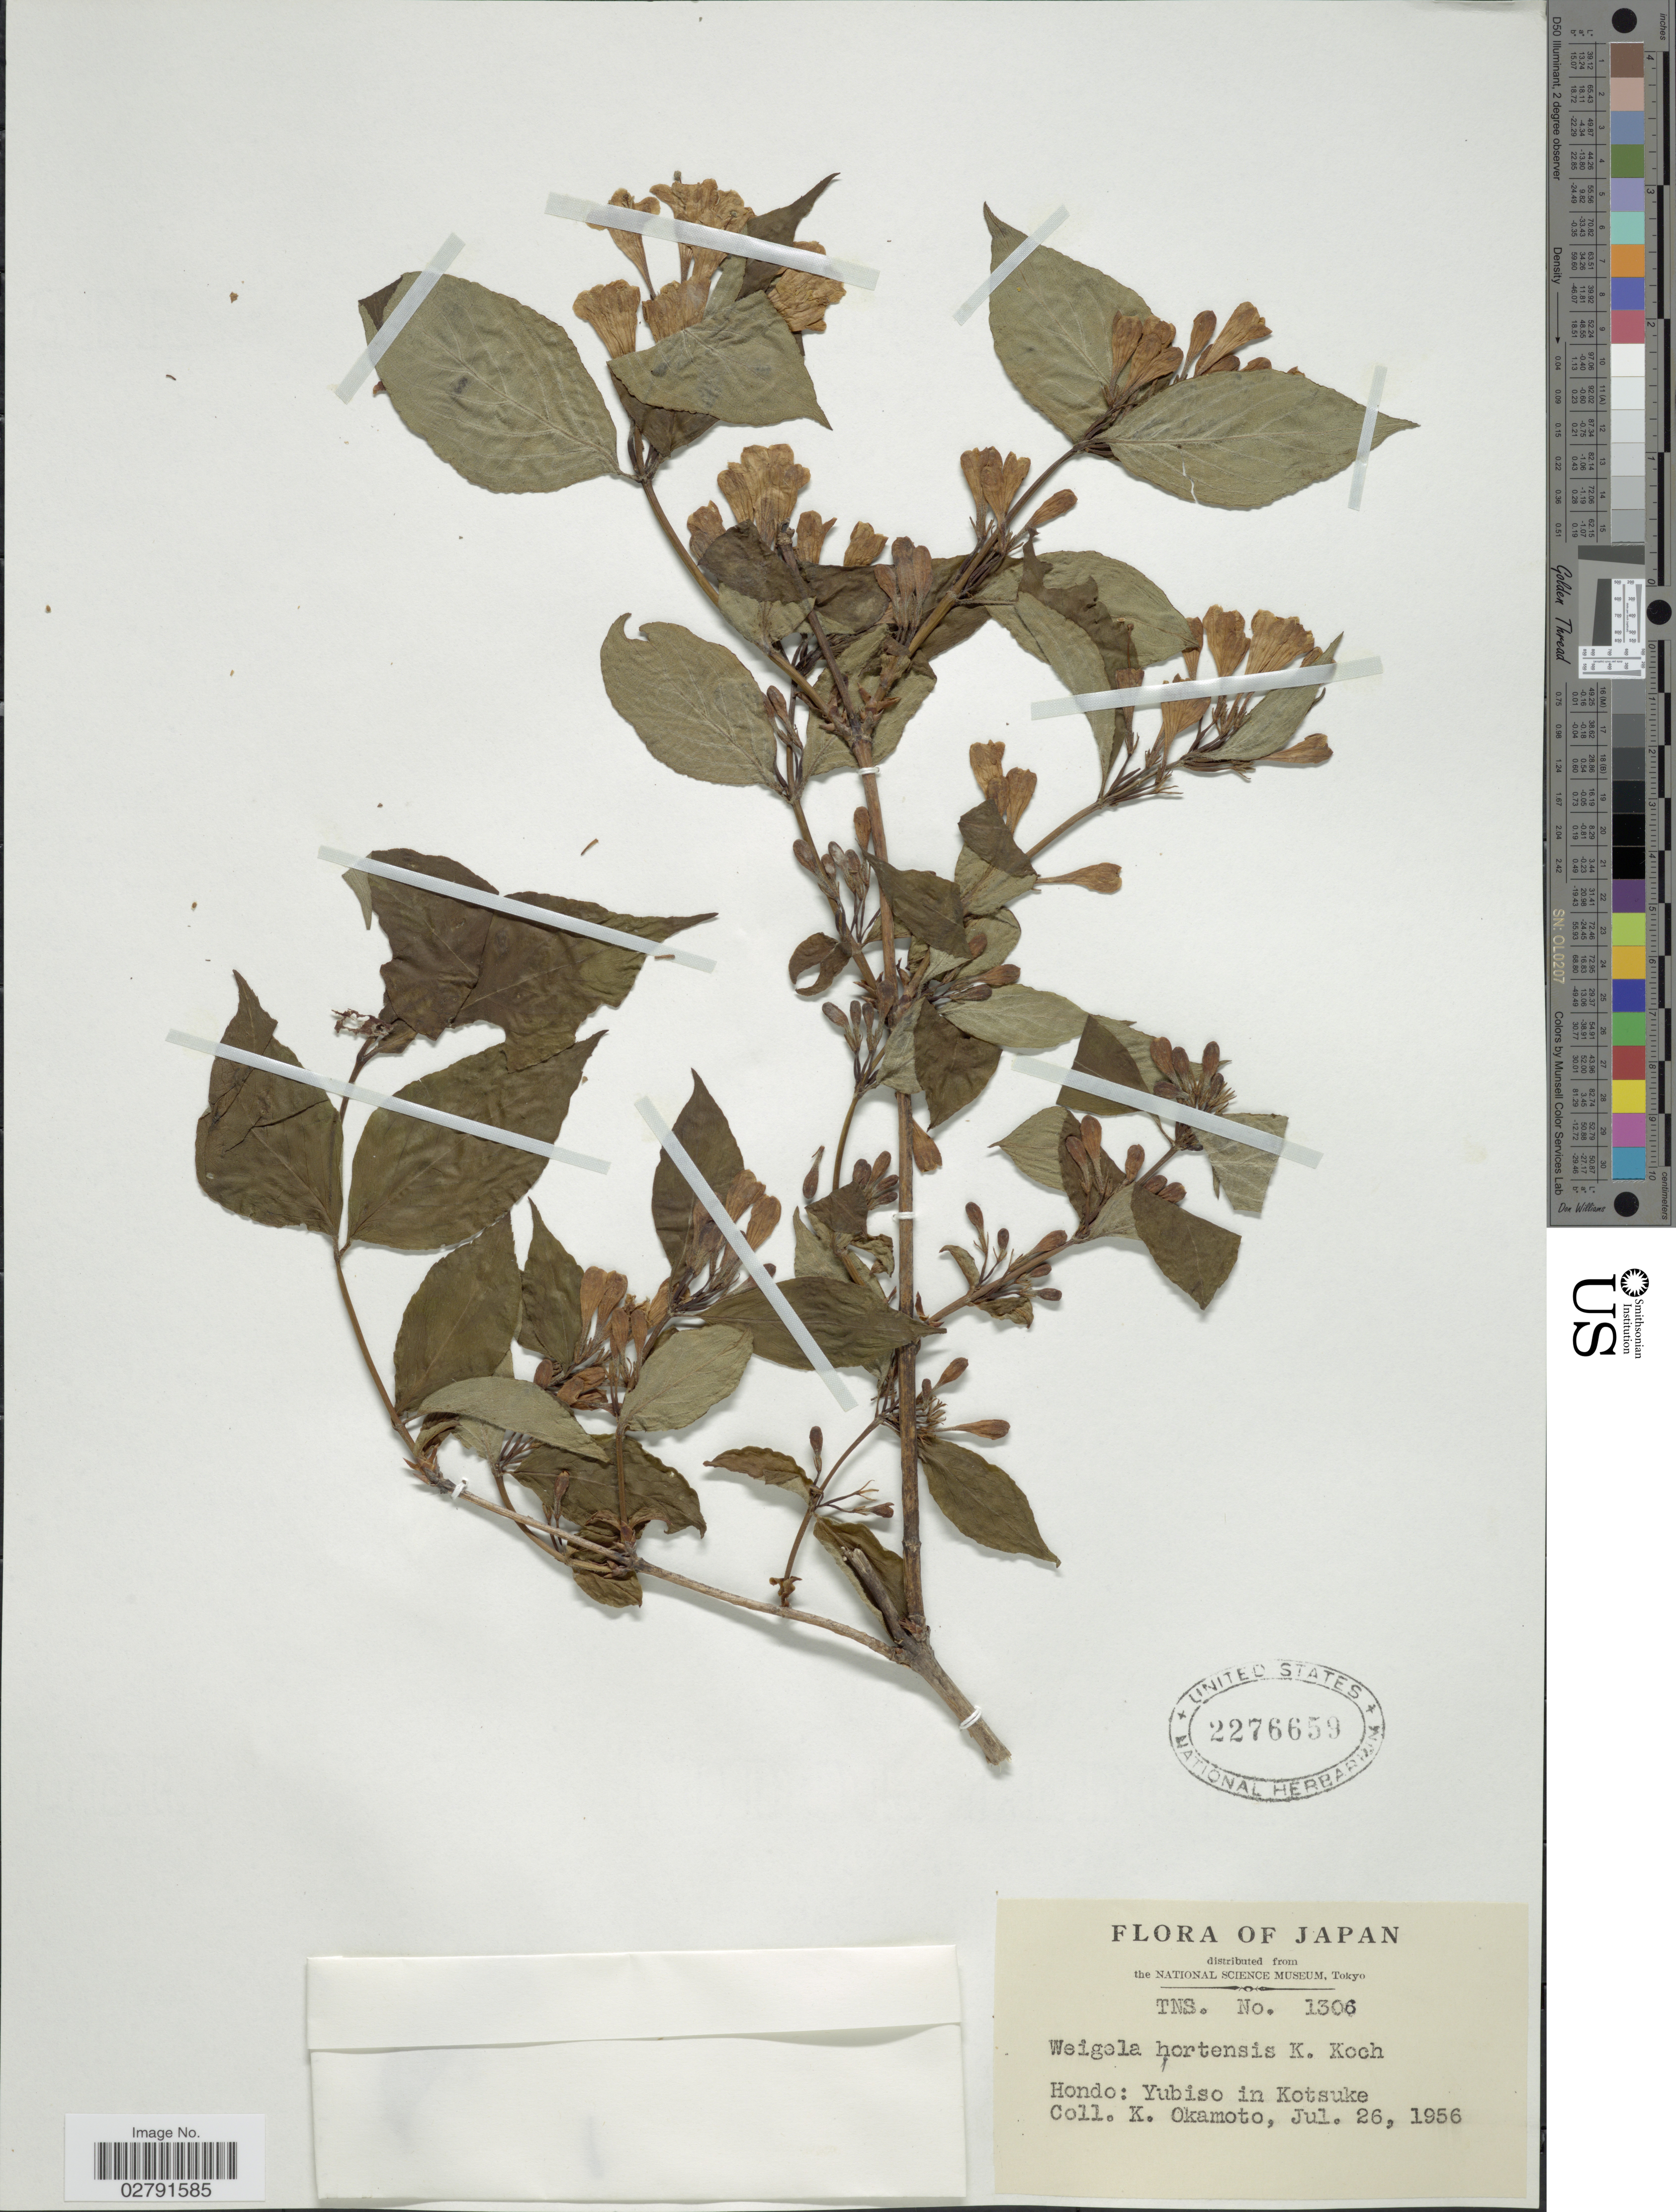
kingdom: Plantae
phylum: Tracheophyta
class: Magnoliopsida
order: Dipsacales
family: Caprifoliaceae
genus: Diervilla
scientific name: Diervilla hortensis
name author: Siebold & Zucc.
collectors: K. Okamoto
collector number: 1306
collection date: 1956-07-26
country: Japan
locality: Hondo: Yubiso in Kotsuke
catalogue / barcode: US 2276659